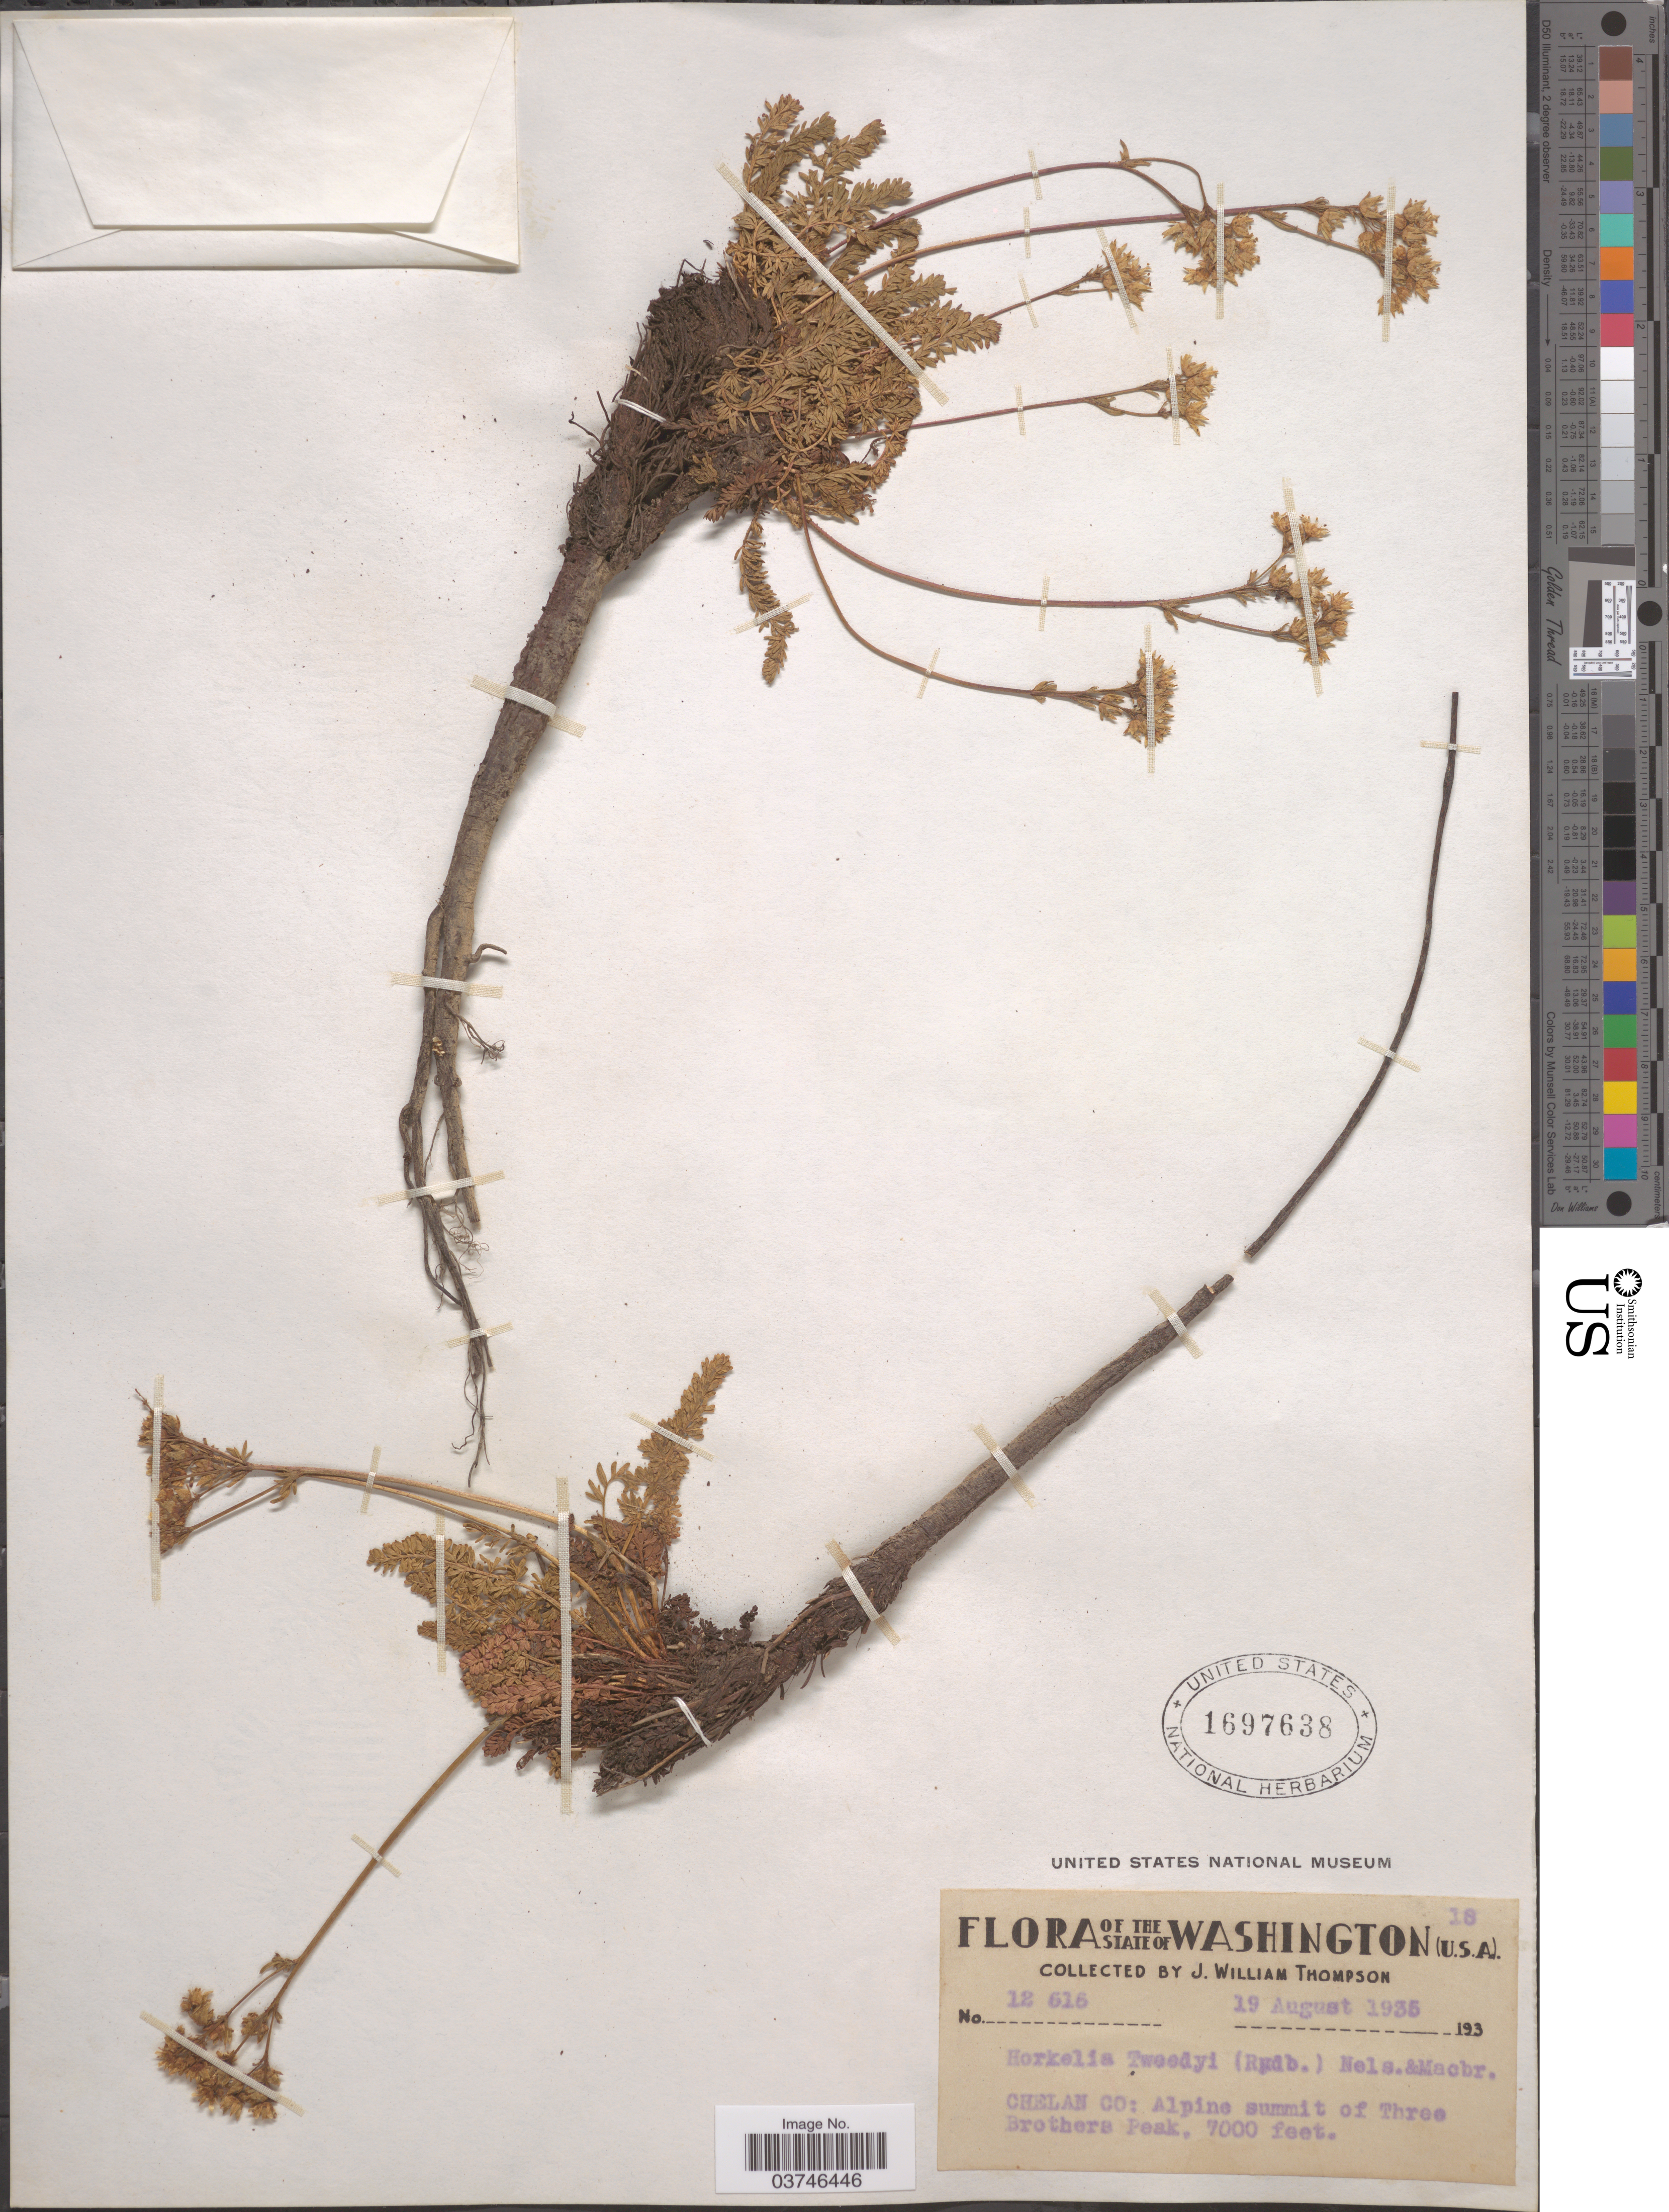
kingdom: Plantae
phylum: Tracheophyta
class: Magnoliopsida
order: Rosales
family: Rosaceae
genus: Potentilla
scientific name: Potentilla tweedyi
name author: (Rydb.) J.T. Howell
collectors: J. W. Thompson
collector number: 12616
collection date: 1935-08-19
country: United States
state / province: Washington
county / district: Chelan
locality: Chelan Co: Alpine summit of Three Brothers Peak.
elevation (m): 2134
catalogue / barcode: US 1697638